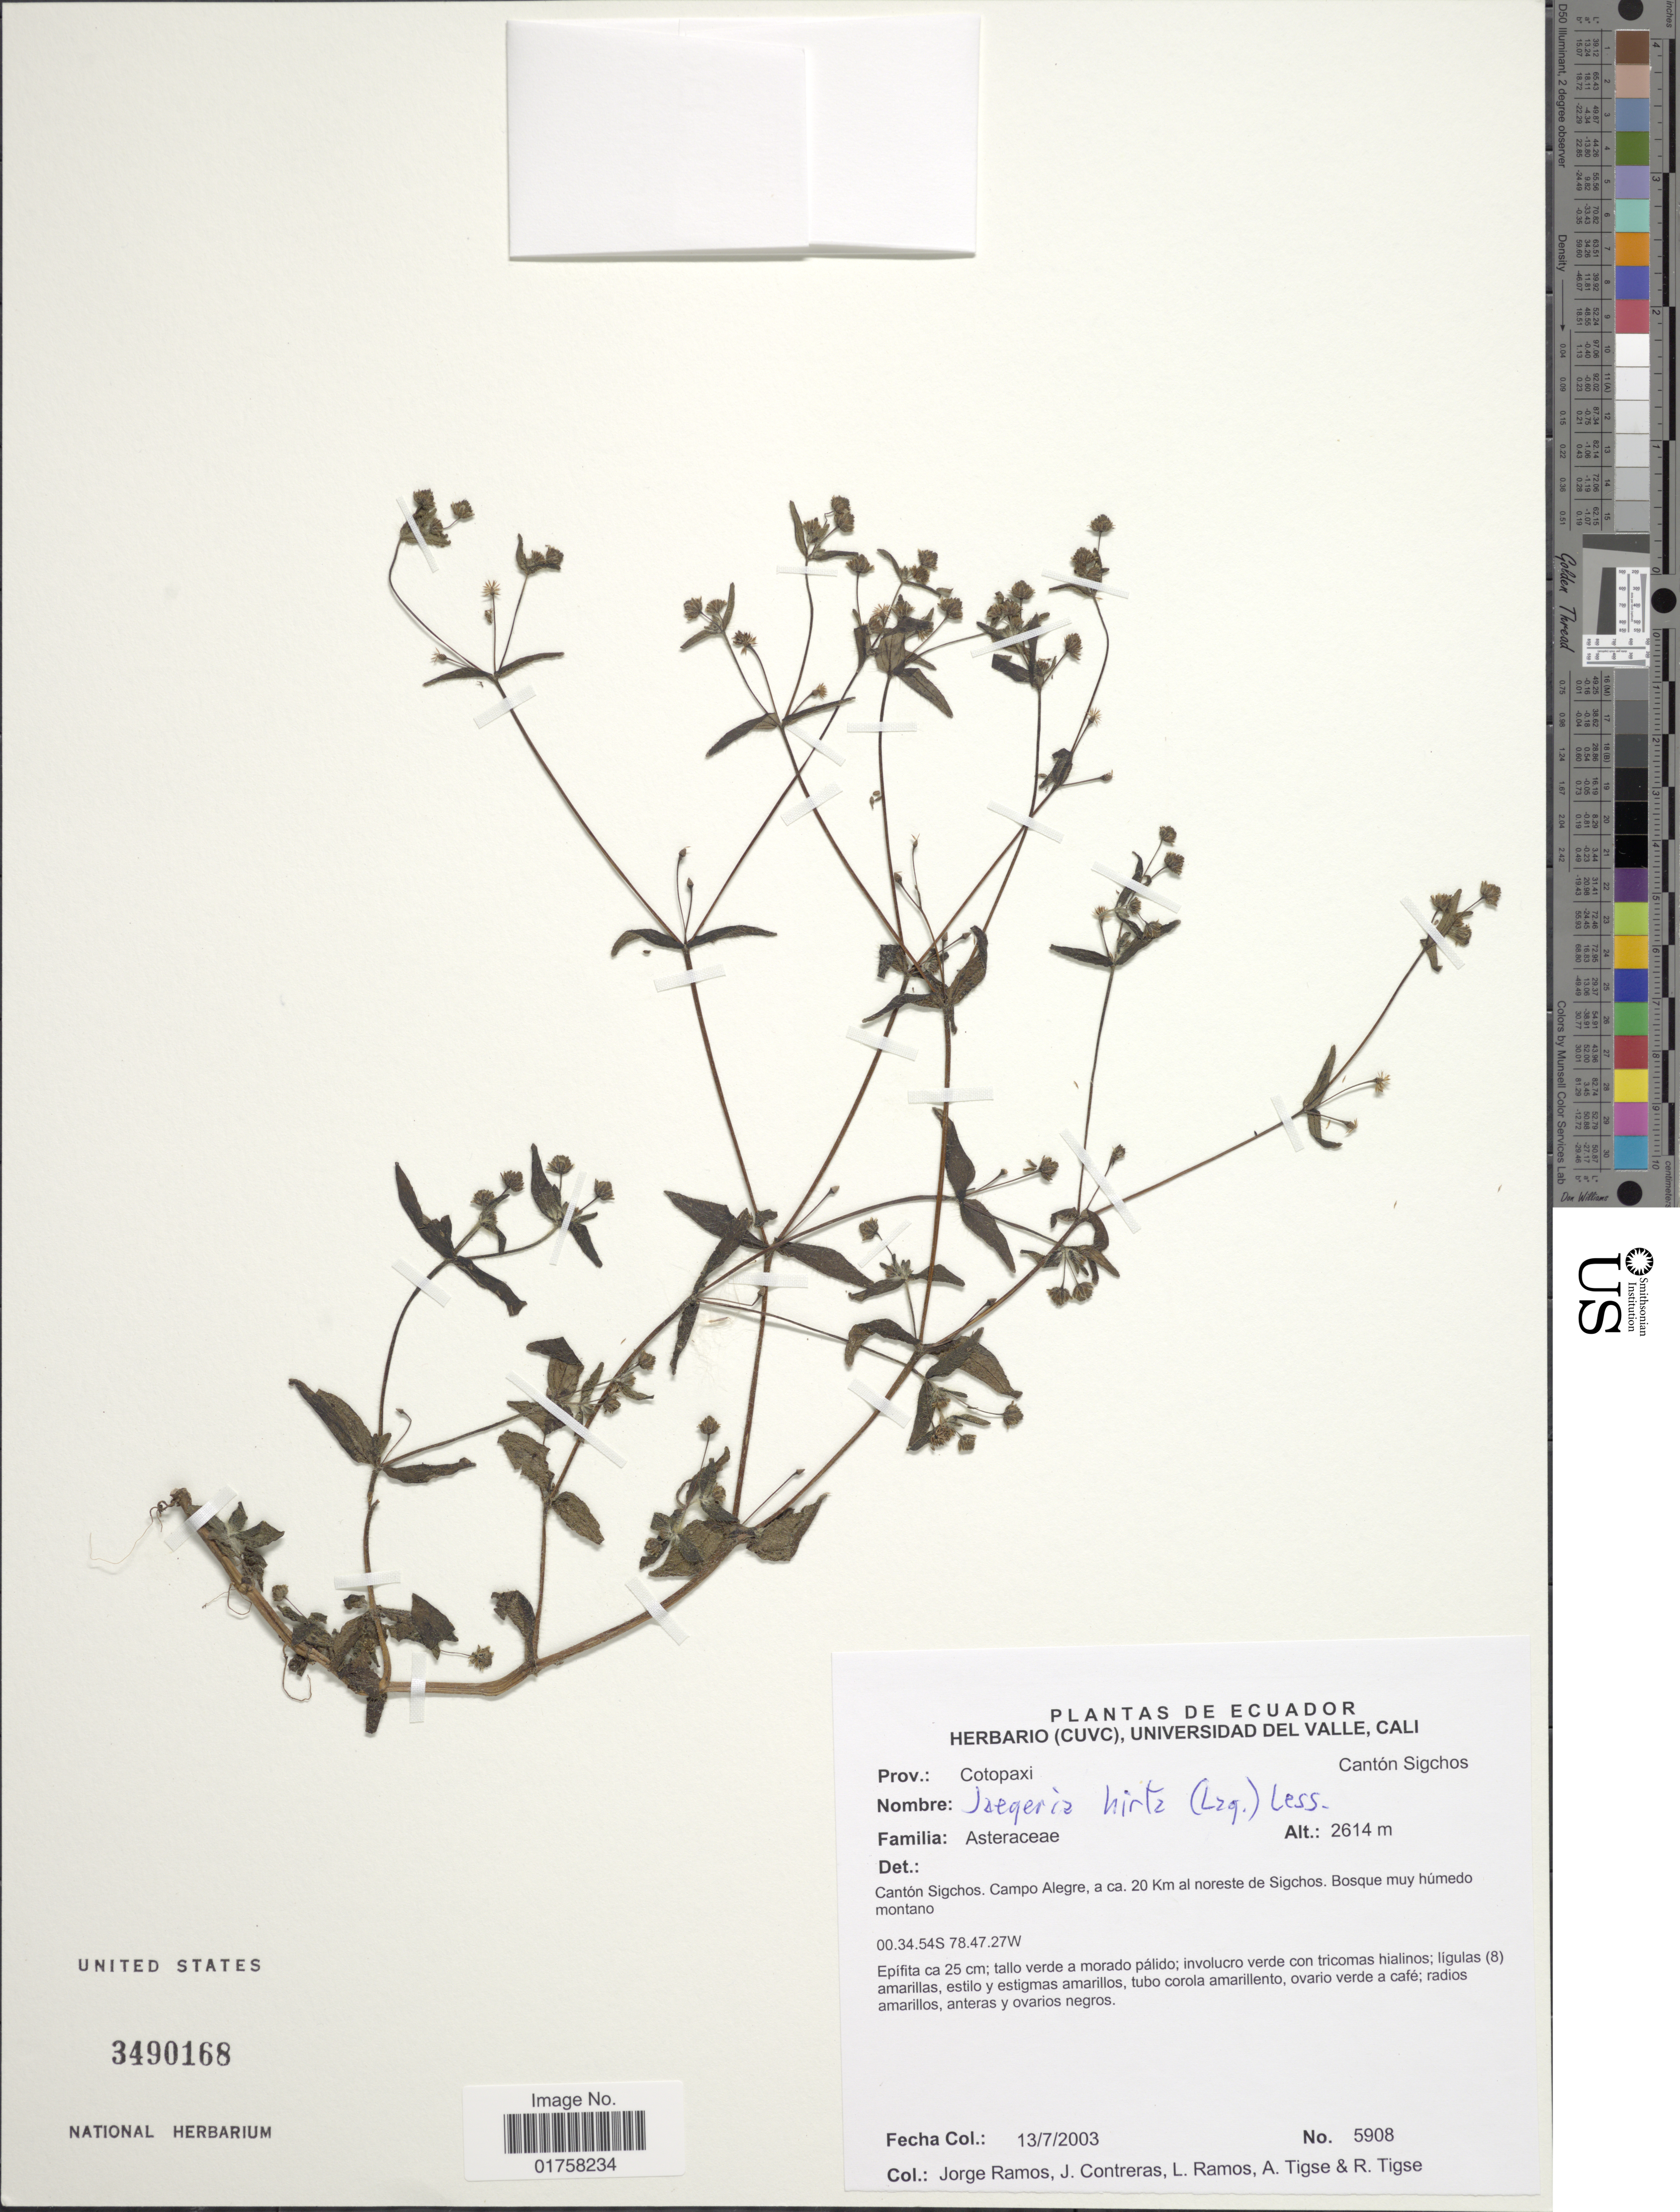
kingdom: Plantae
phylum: Tracheophyta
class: Magnoliopsida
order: Asterales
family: Asteraceae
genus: Jaegeria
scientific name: Jaegeria hirta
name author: (Lag.) Less.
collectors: J. Ramos, J. Contreras, L. Ramos, A. Tigse & R. Tigse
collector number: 5908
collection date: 2003-07-13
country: Ecuador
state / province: Cotopaxi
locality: Cantón Sigchos, Cantón Sigchos. Campo Alegre, a ca. 20 Km al noreste de Sigchos. Bosque muy húmedo montano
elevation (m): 2614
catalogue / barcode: US 3490168